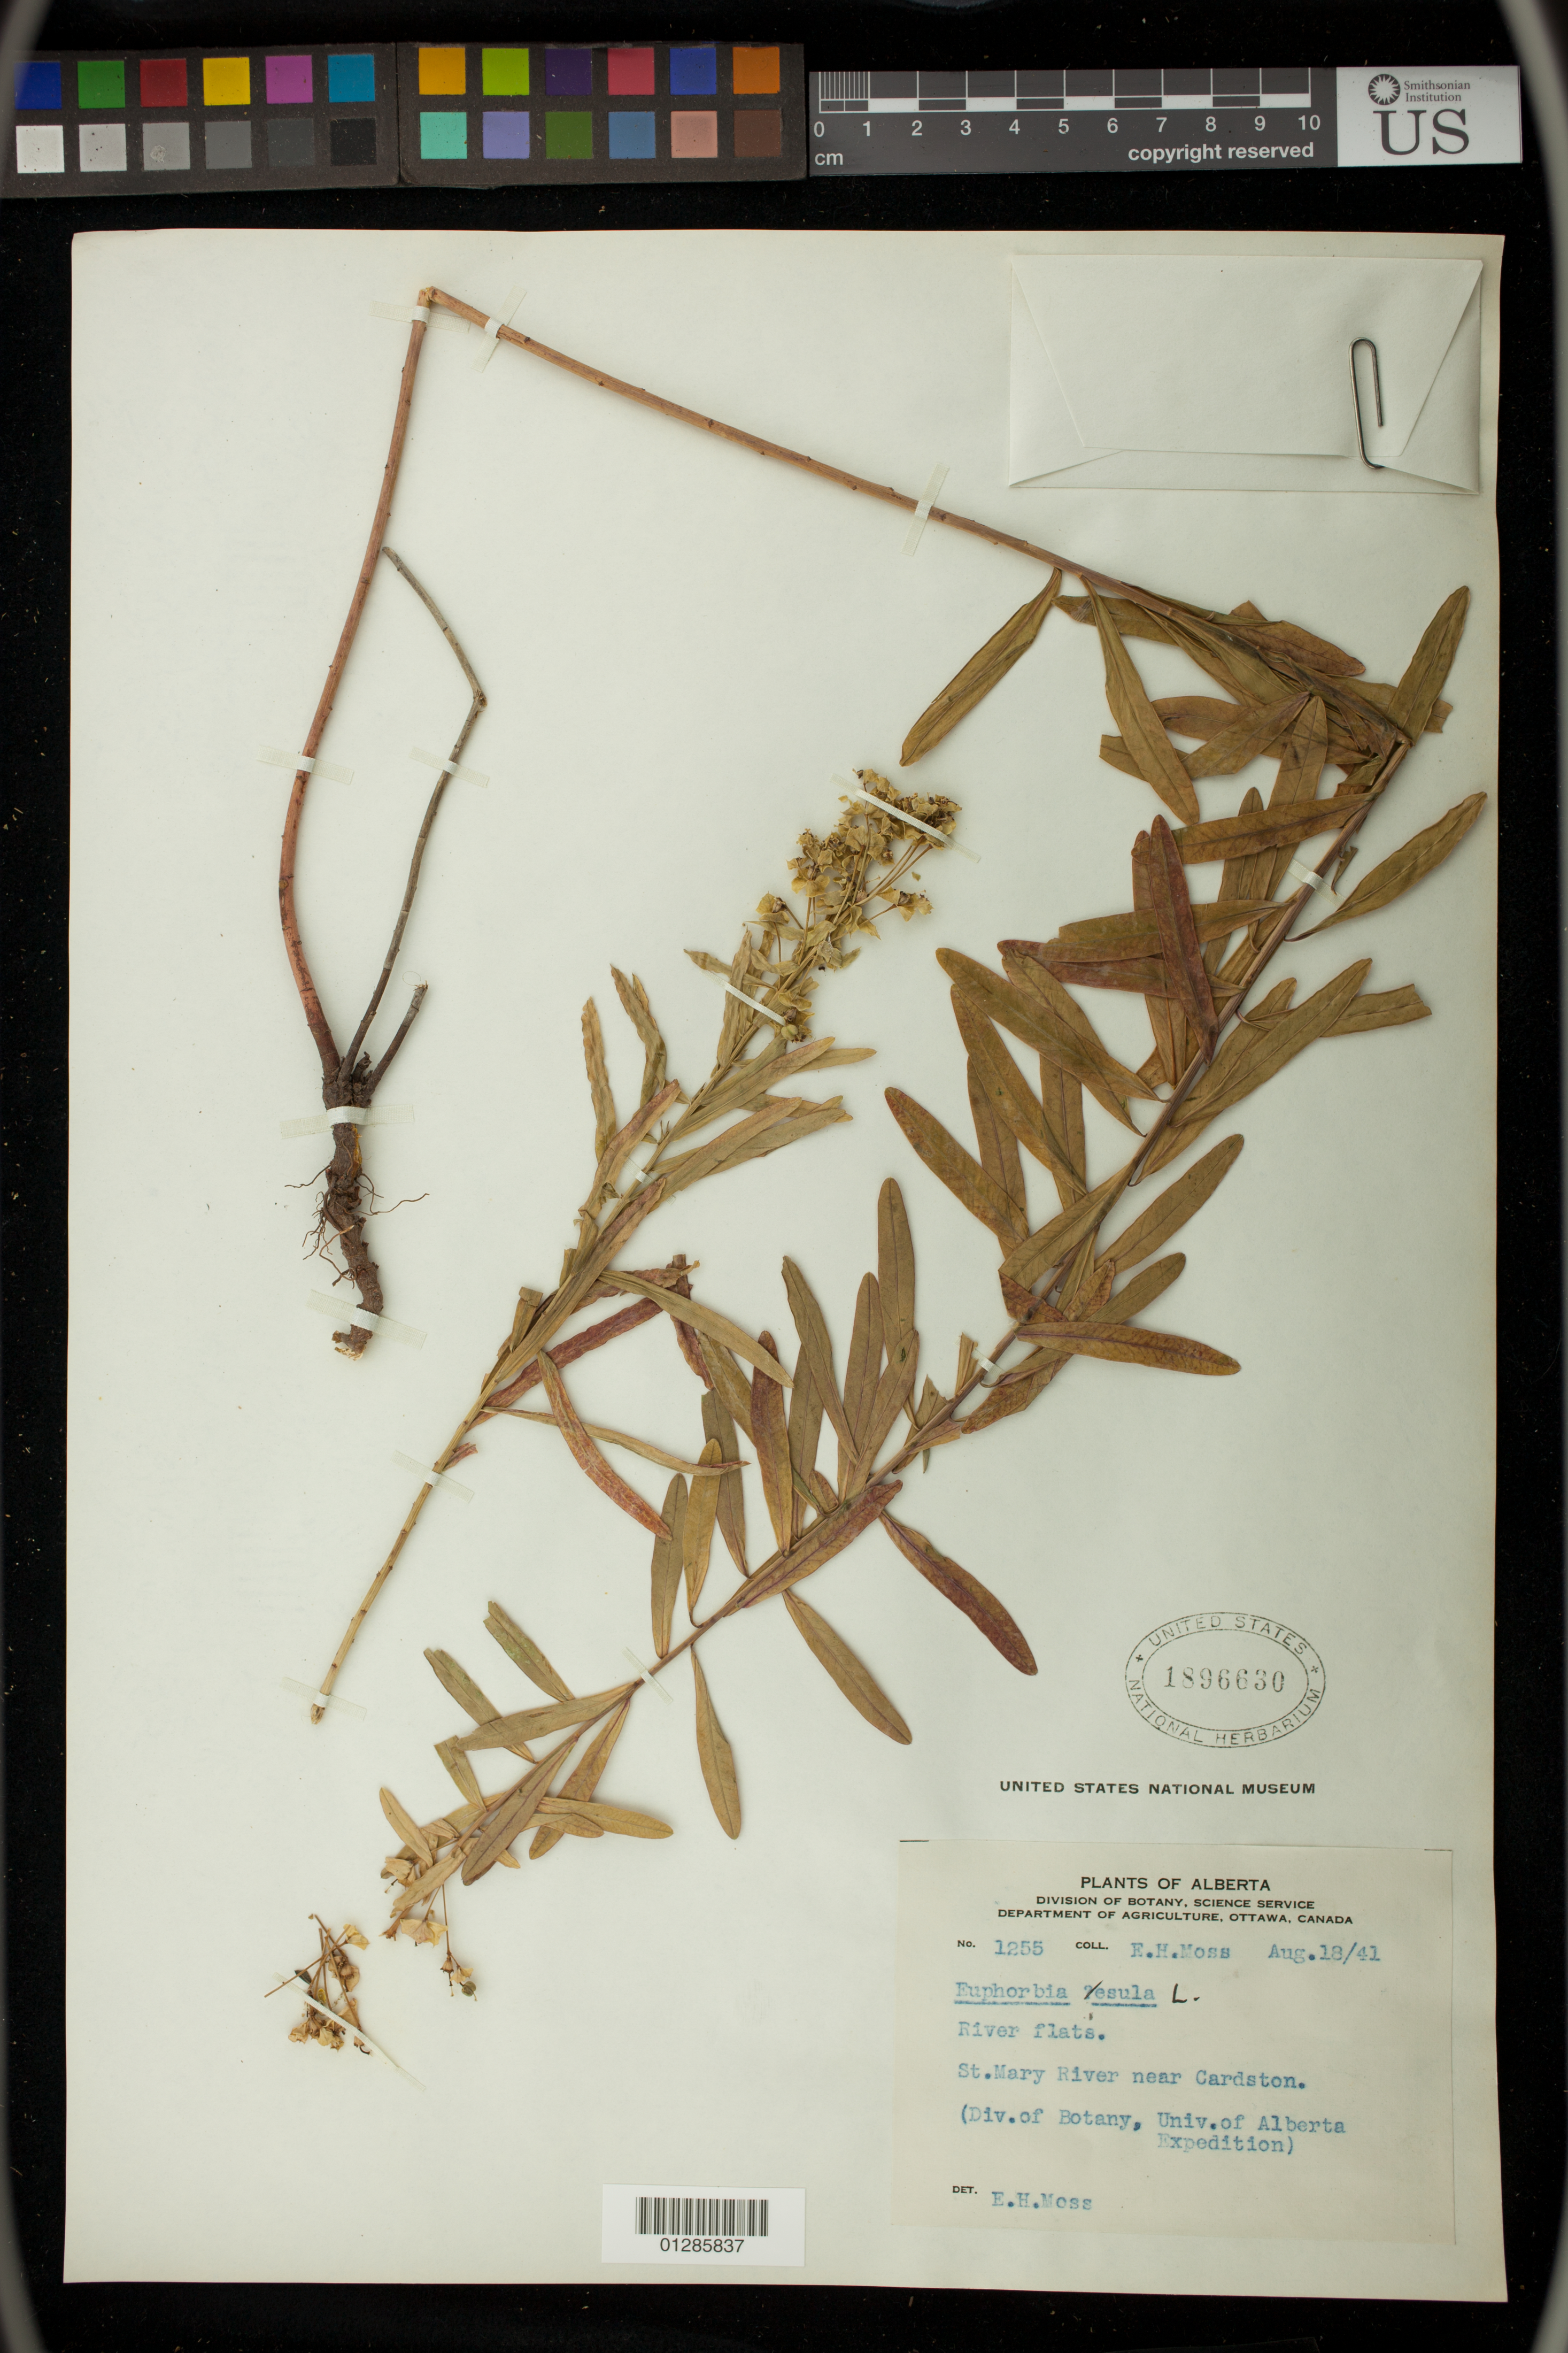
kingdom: Plantae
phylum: Tracheophyta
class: Magnoliopsida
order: Malpighiales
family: Euphorbiaceae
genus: Euphorbia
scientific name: Euphorbia esula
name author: L.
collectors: E. Moss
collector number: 1255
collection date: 1941-08-18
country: Canada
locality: St. Mary River near Cardston.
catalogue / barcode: US 1896630